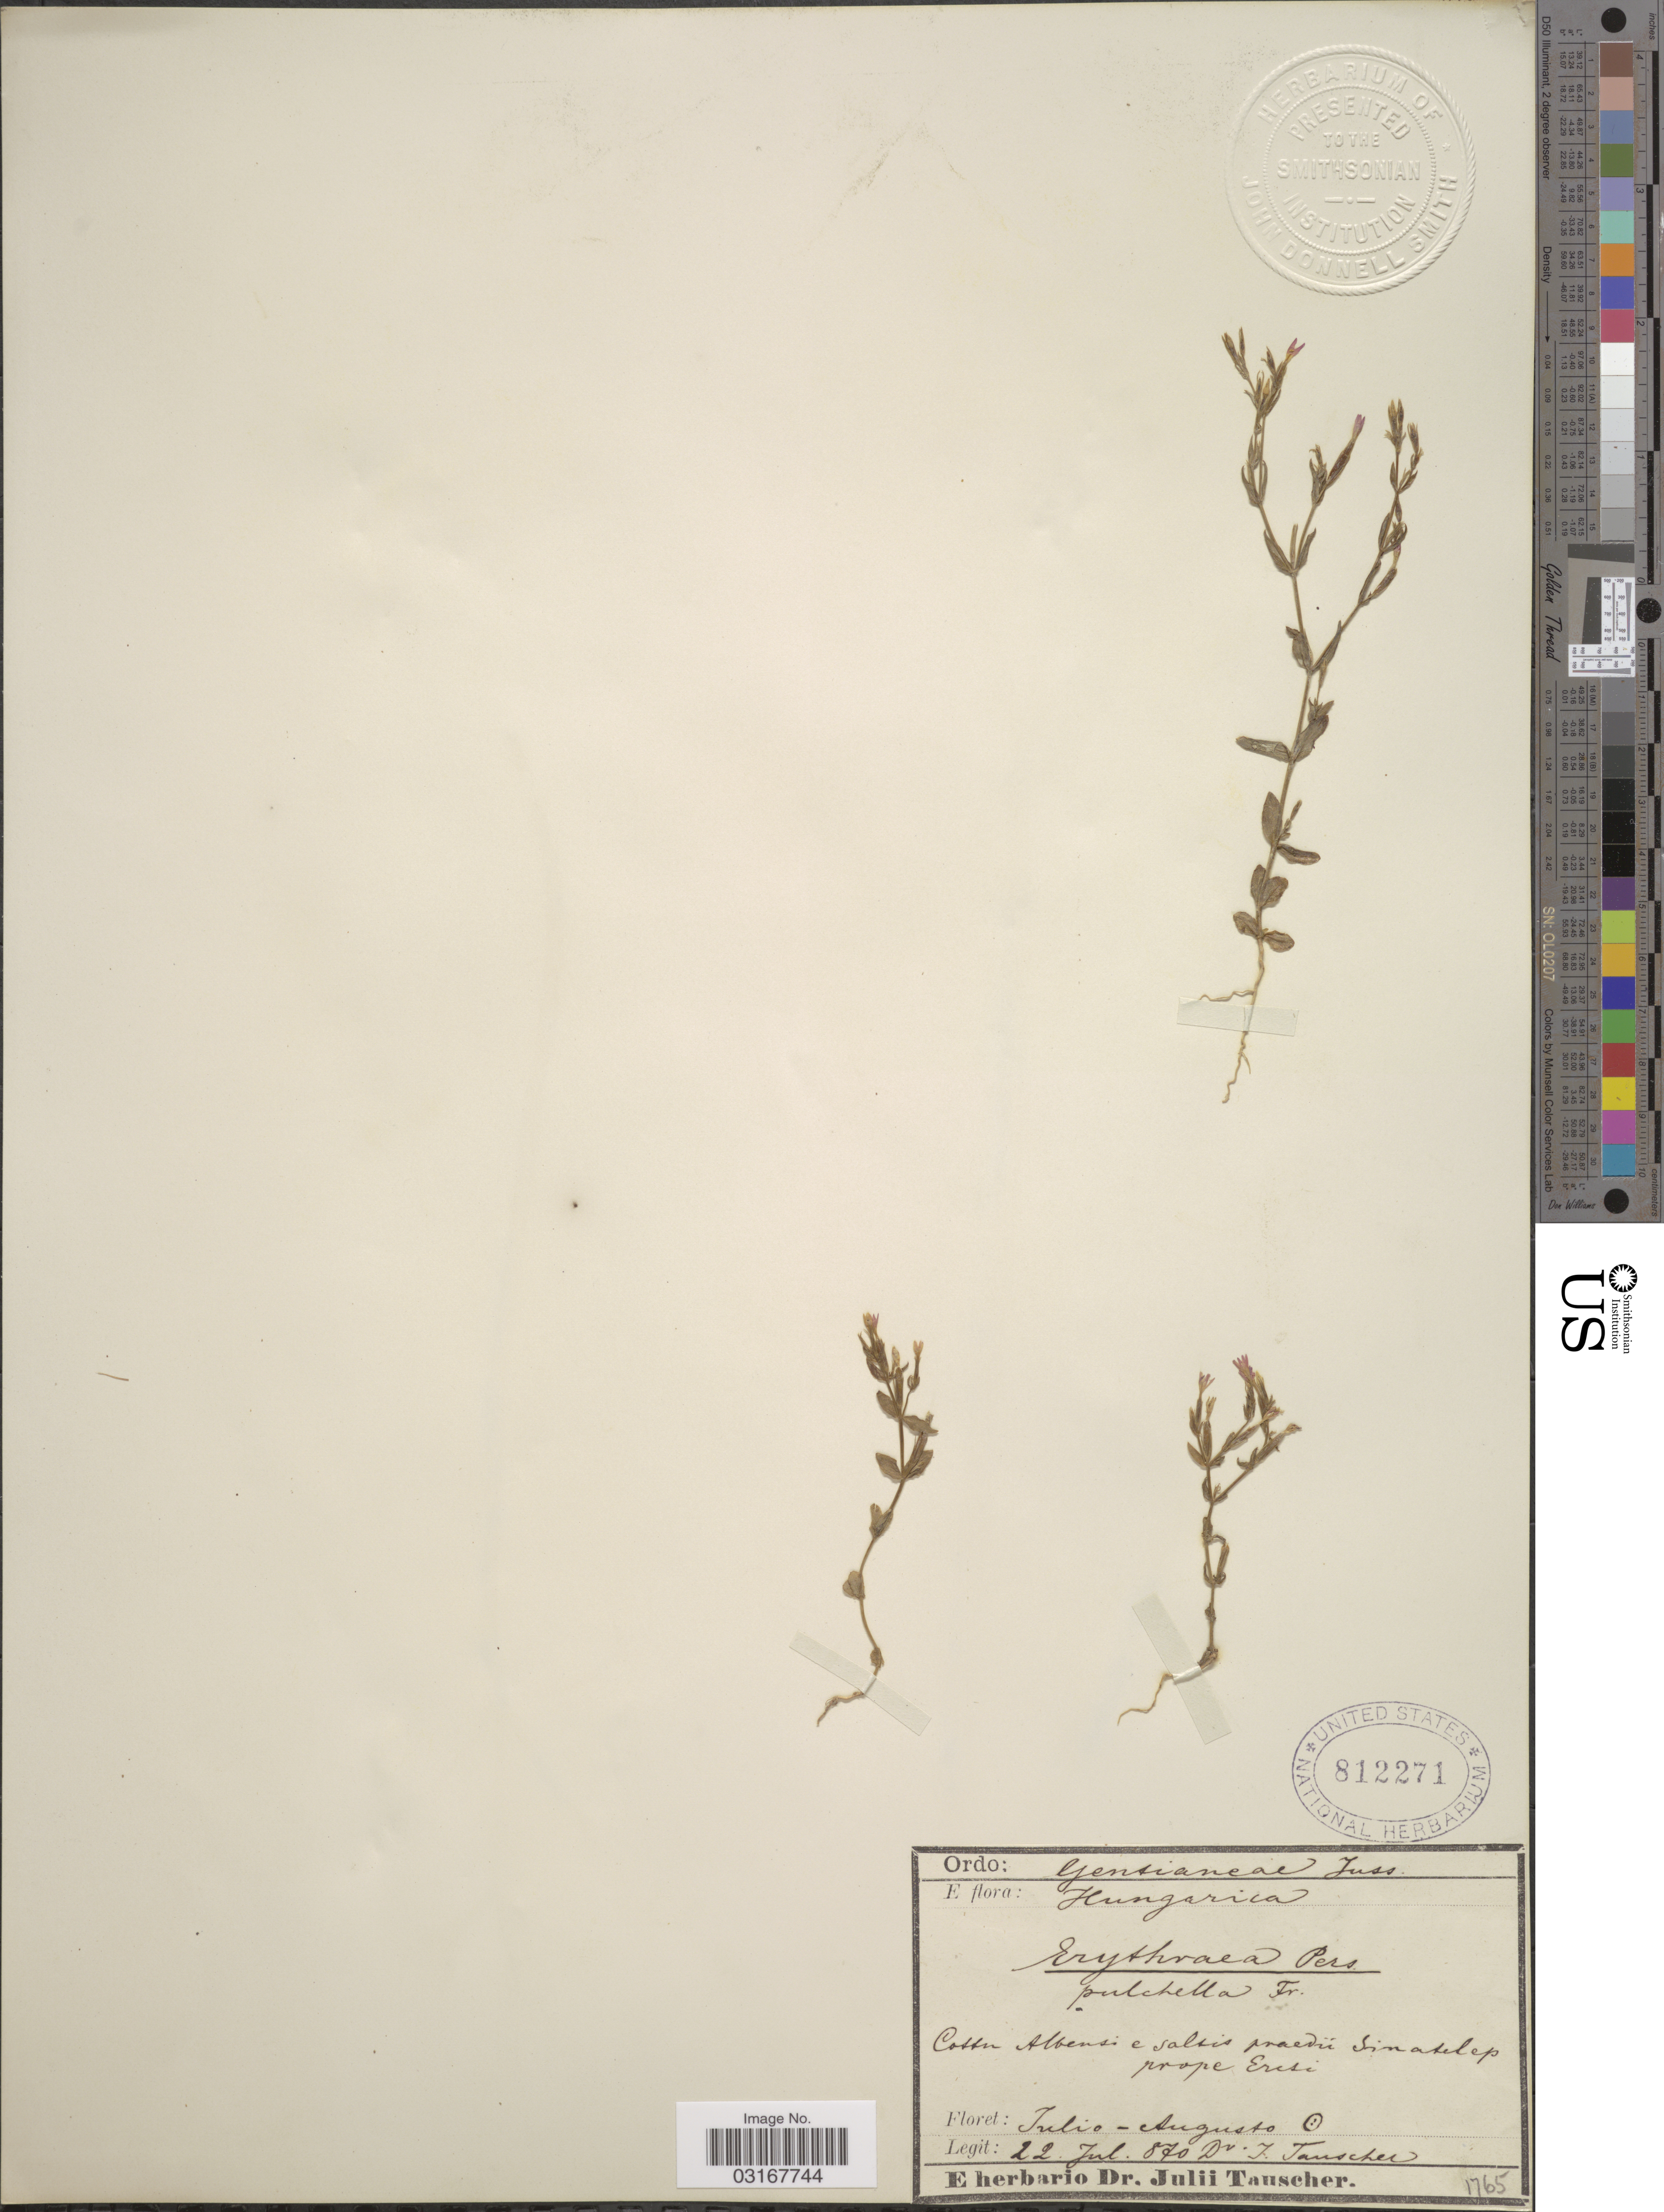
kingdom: Plantae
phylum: Tracheophyta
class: Magnoliopsida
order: Gentianales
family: Gentianaceae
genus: Centaurium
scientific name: Centaurium pulchellum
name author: (Sw.) Druce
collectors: J. Tauscher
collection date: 1870-07-22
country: Hungary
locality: Cossen Albensi e salsis praedii Sinatelep prope Erisi. [interpreted]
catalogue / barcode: US 812271